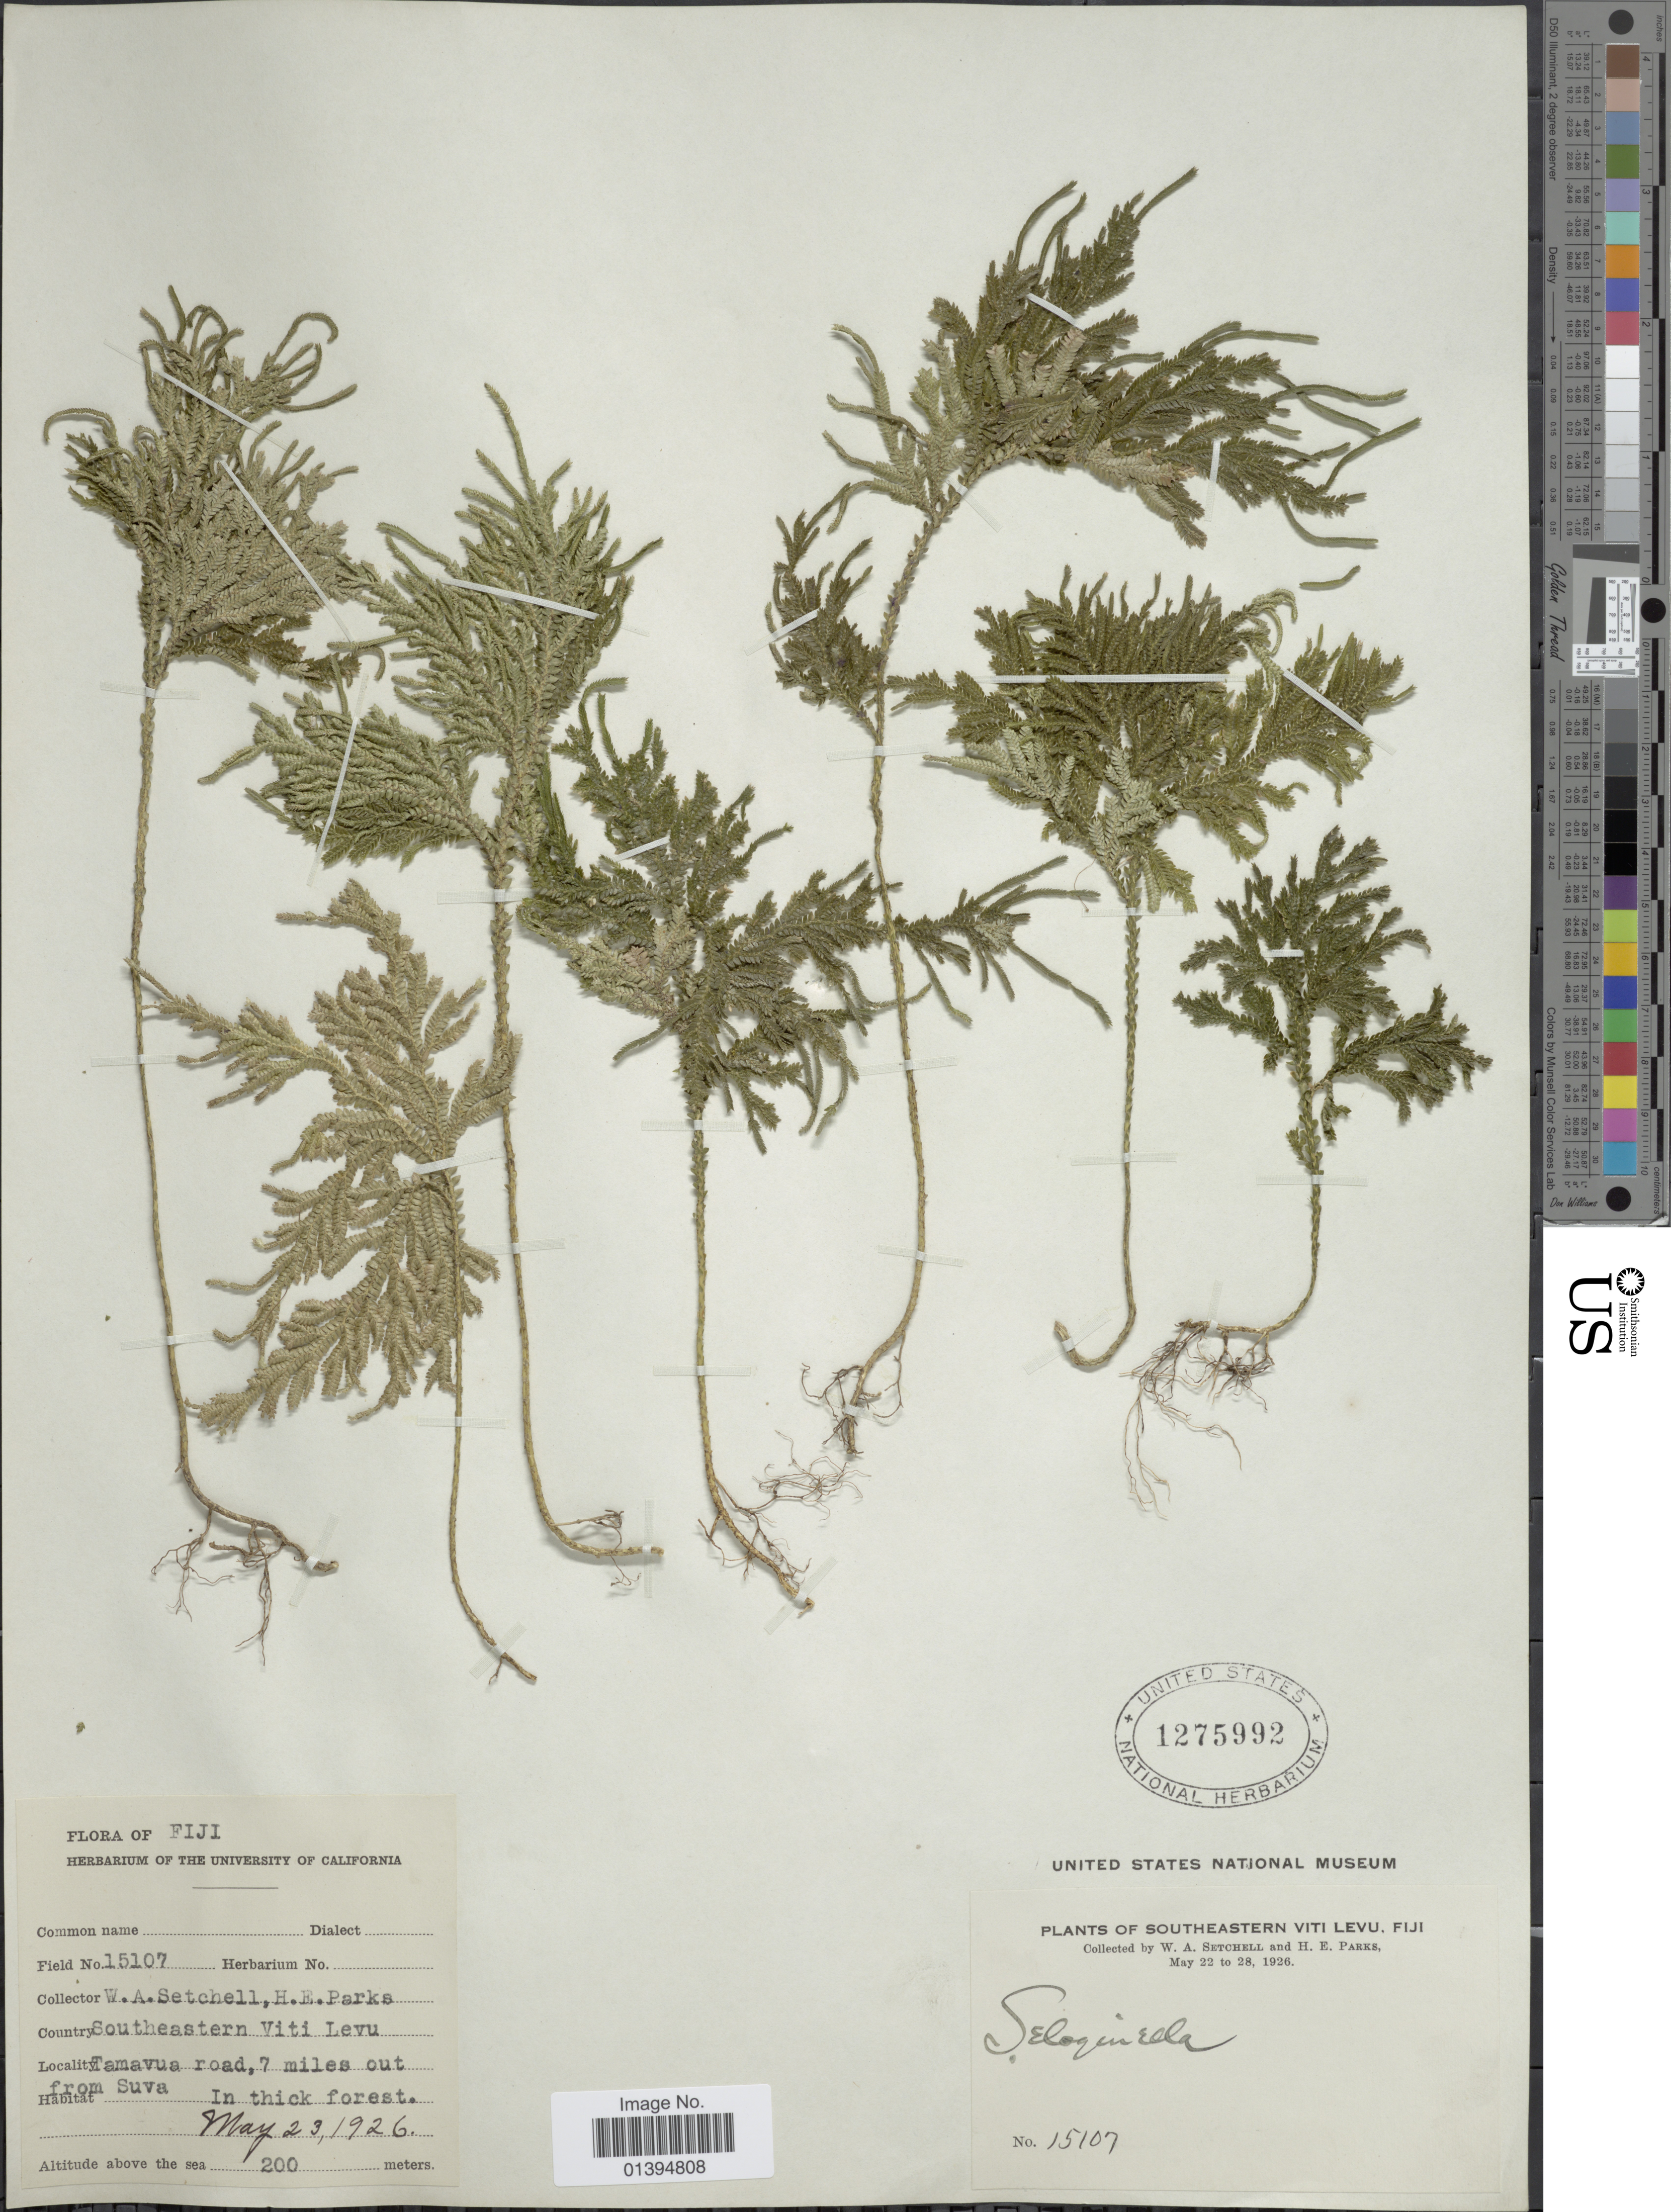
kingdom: Plantae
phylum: Tracheophyta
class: Lycopodiopsida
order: Selaginellales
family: Selaginellaceae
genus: Selaginella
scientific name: Selaginella sp.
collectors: W. Setchell & H. E. Parks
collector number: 15107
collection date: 1926-05-23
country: Fiji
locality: Southeastern Viti Levu, Tamavua road, 7 miles out from Suva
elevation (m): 200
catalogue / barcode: US 1275992